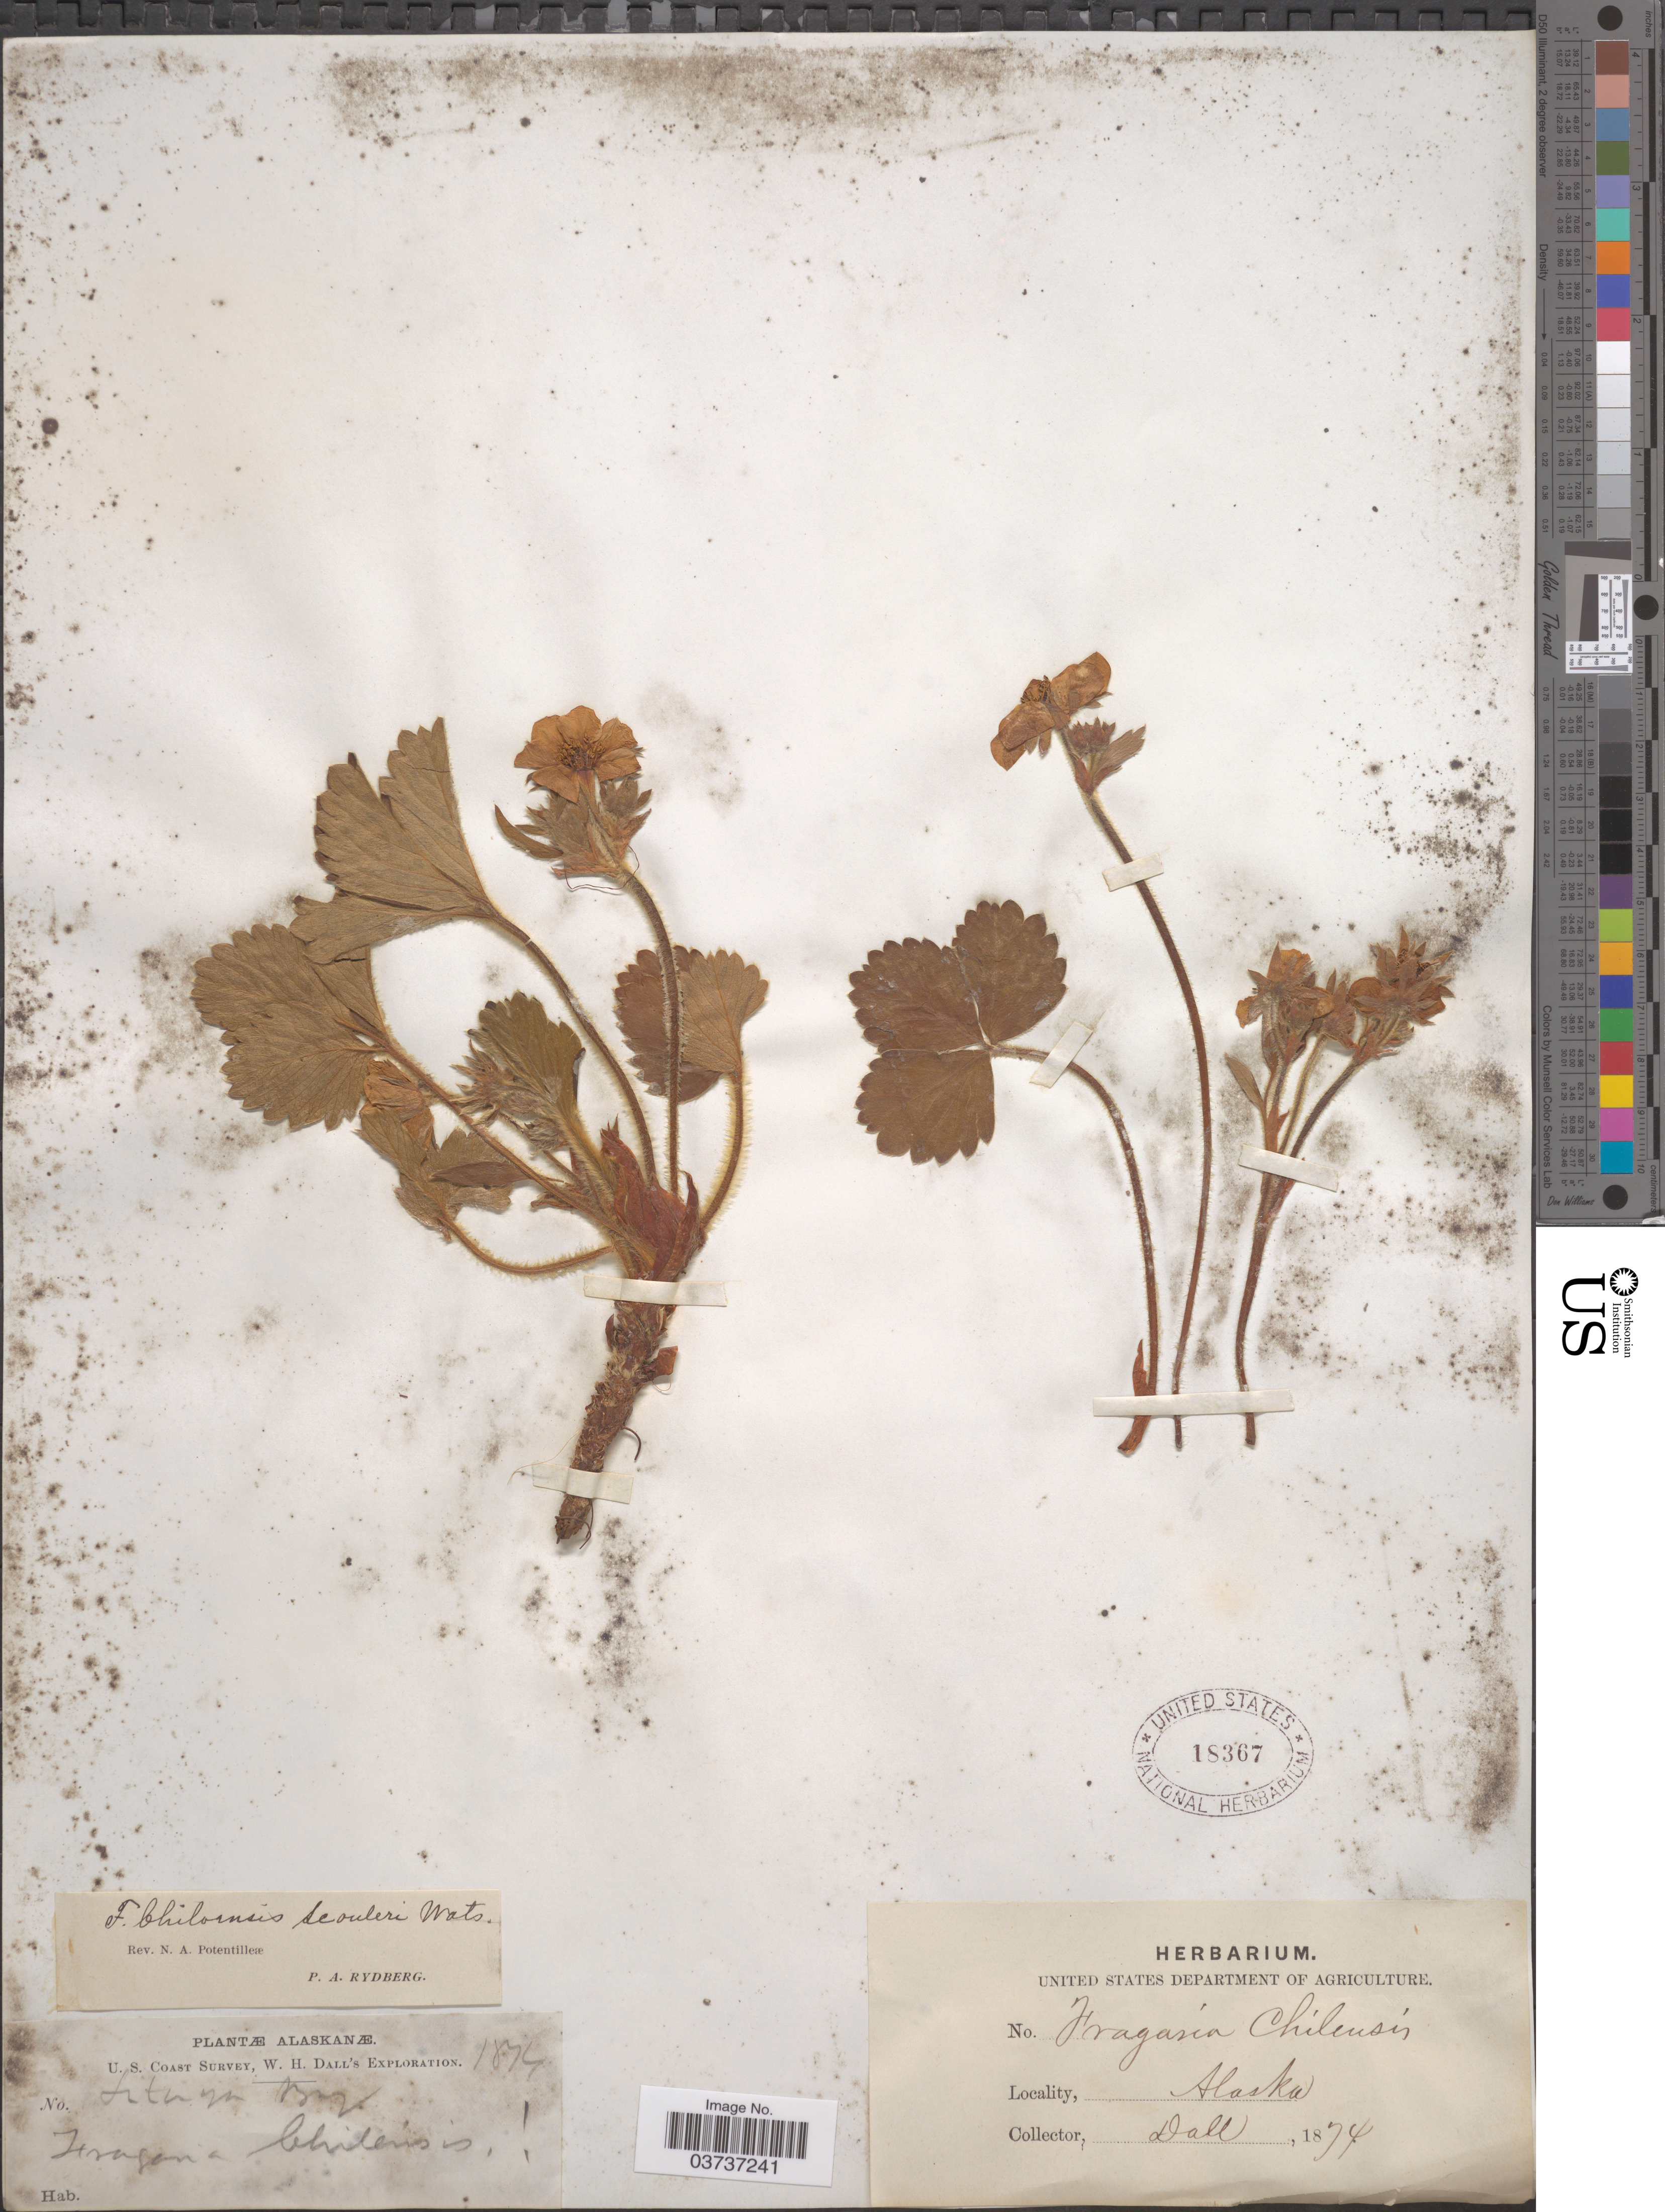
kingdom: Plantae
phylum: Tracheophyta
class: Magnoliopsida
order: Rosales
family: Rosaceae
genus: Fragaria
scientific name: Fragaria chiloensis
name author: (L.) Mill.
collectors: -. Dall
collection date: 1874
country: United States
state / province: Alaska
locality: U. S. Coast. Lituya Bay.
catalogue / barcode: US 18367